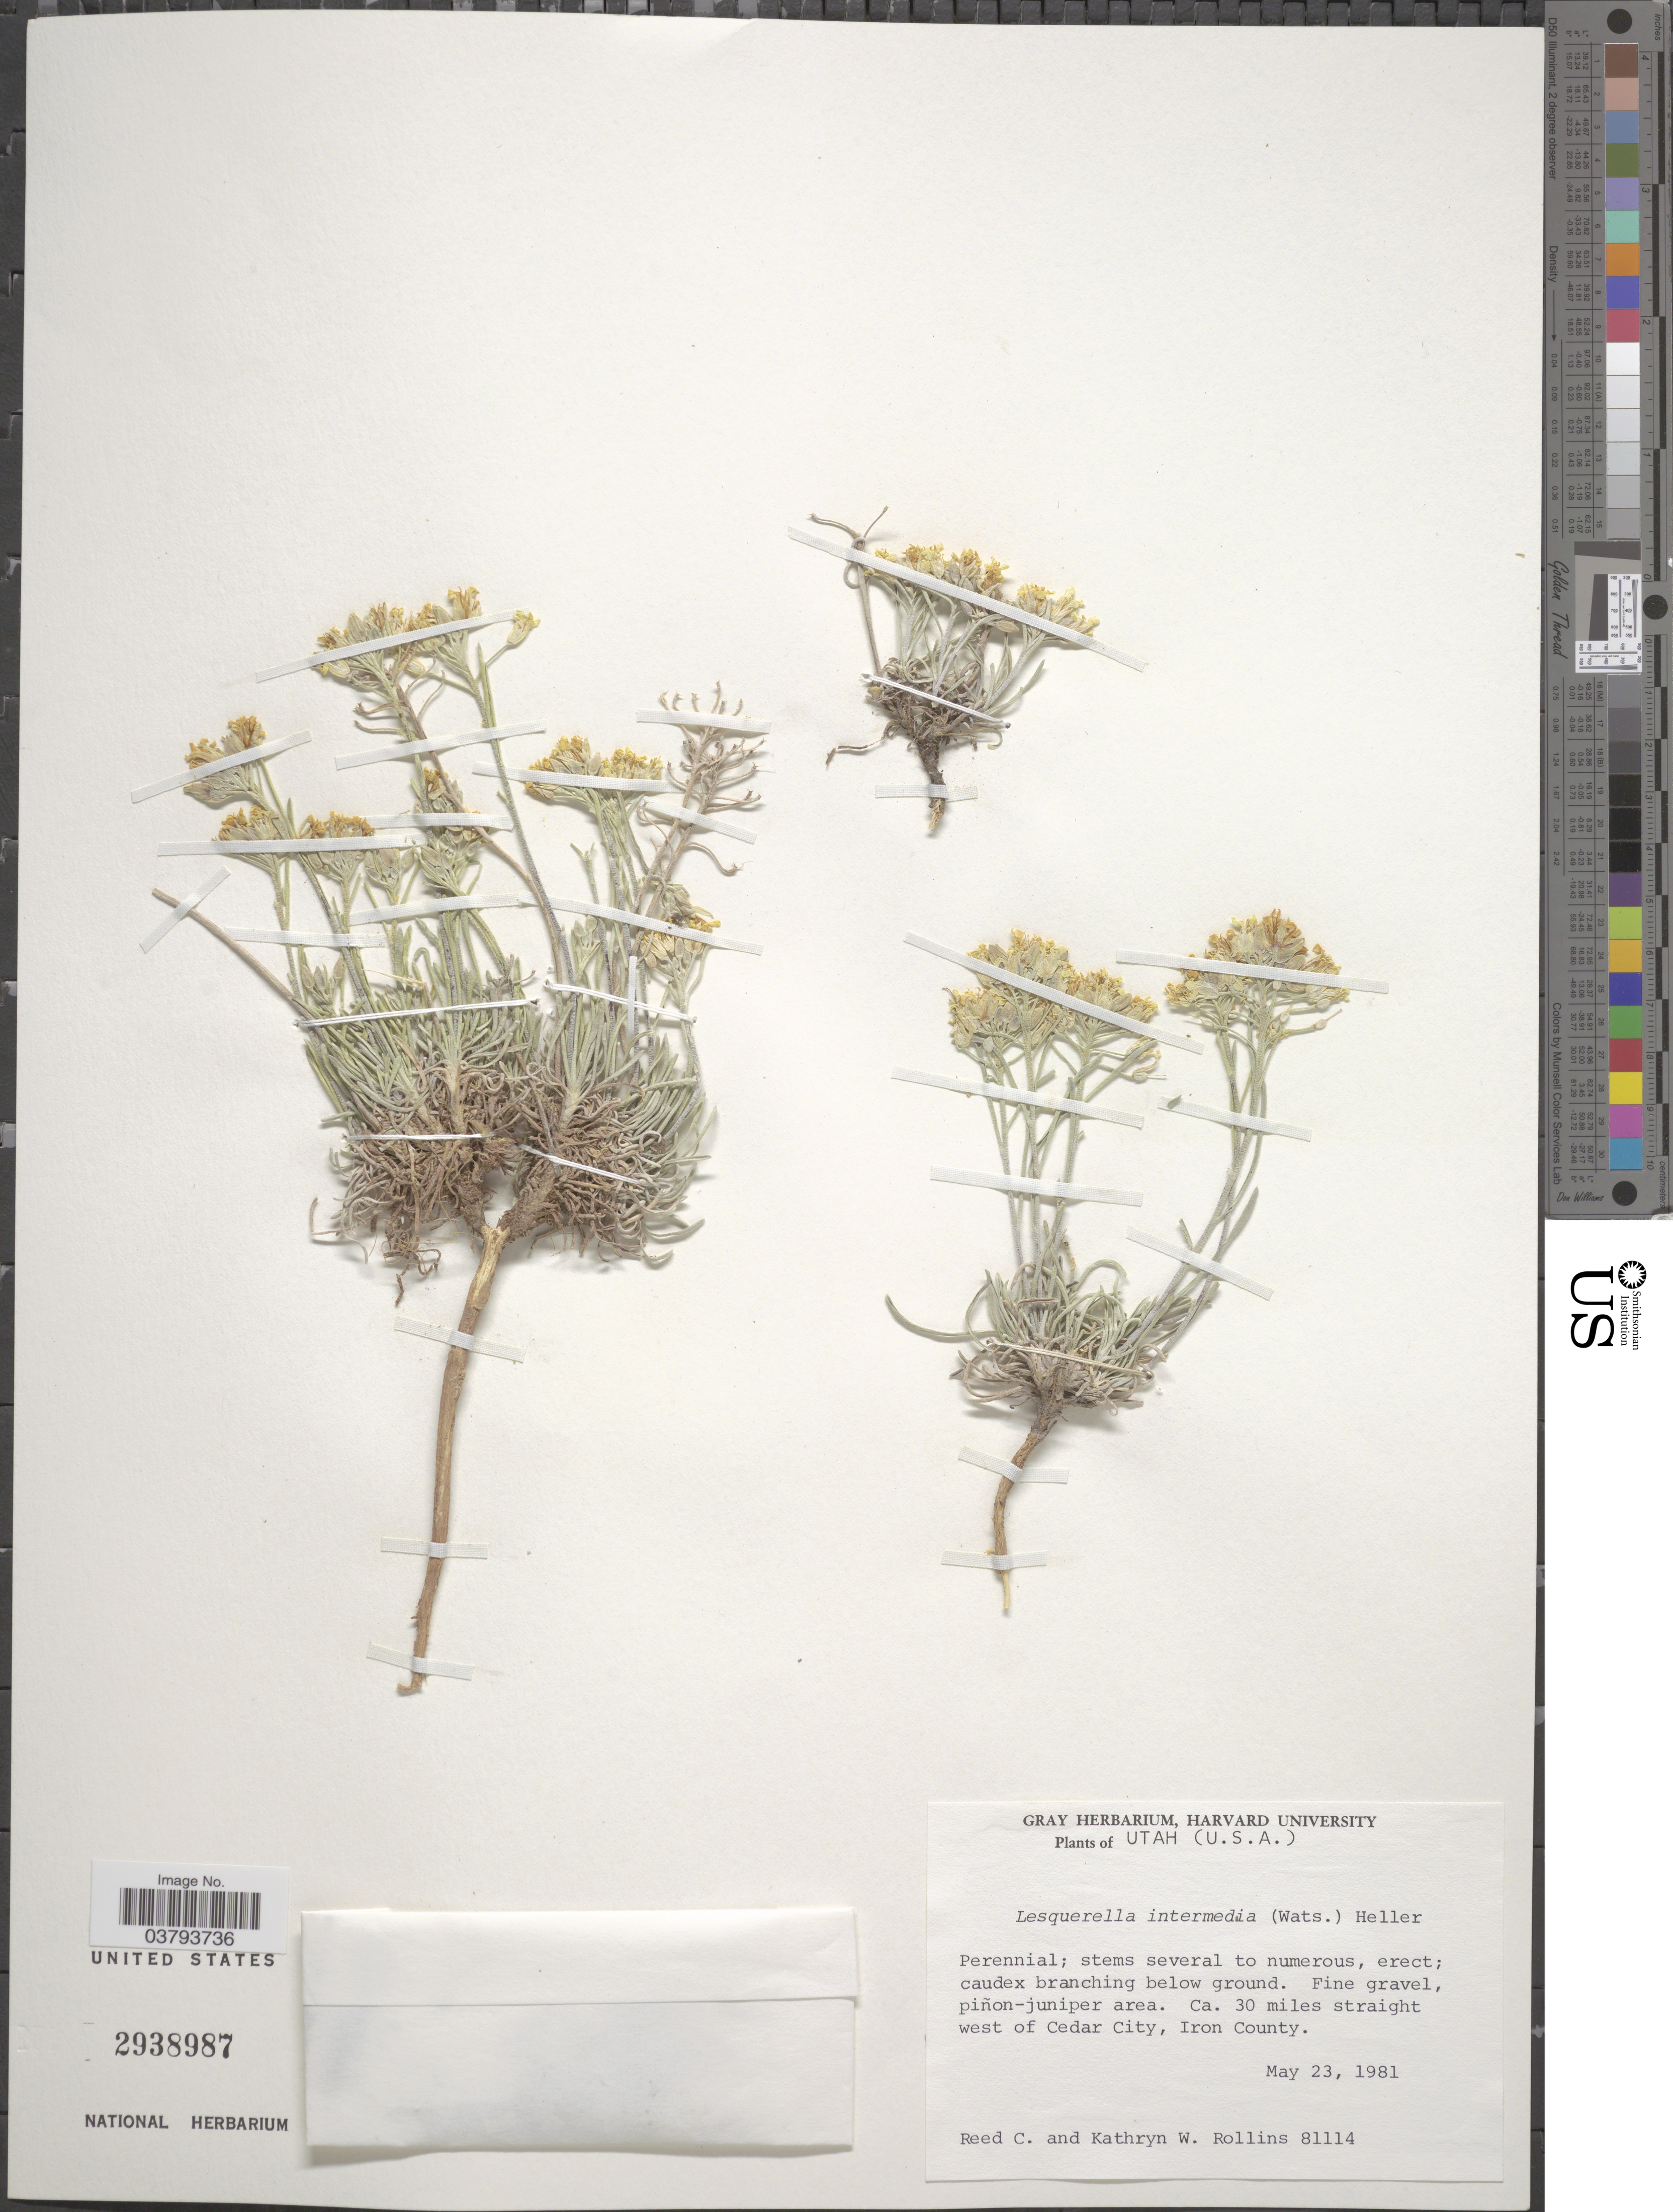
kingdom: Plantae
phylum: Tracheophyta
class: Magnoliopsida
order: Brassicales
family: Brassicaceae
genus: Lesquerella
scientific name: Lesquerella intermedia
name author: (S. Watson) A. Heller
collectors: R. C. Rollins & K. W. Rollins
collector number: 81114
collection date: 1981-05-23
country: United States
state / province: Utah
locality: Fine gravel, piñon-juniper area. Ca. 30 miles straight west of Cedar City, Iron County.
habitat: fine gravel, pinon-juniper area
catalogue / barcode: US 2938987